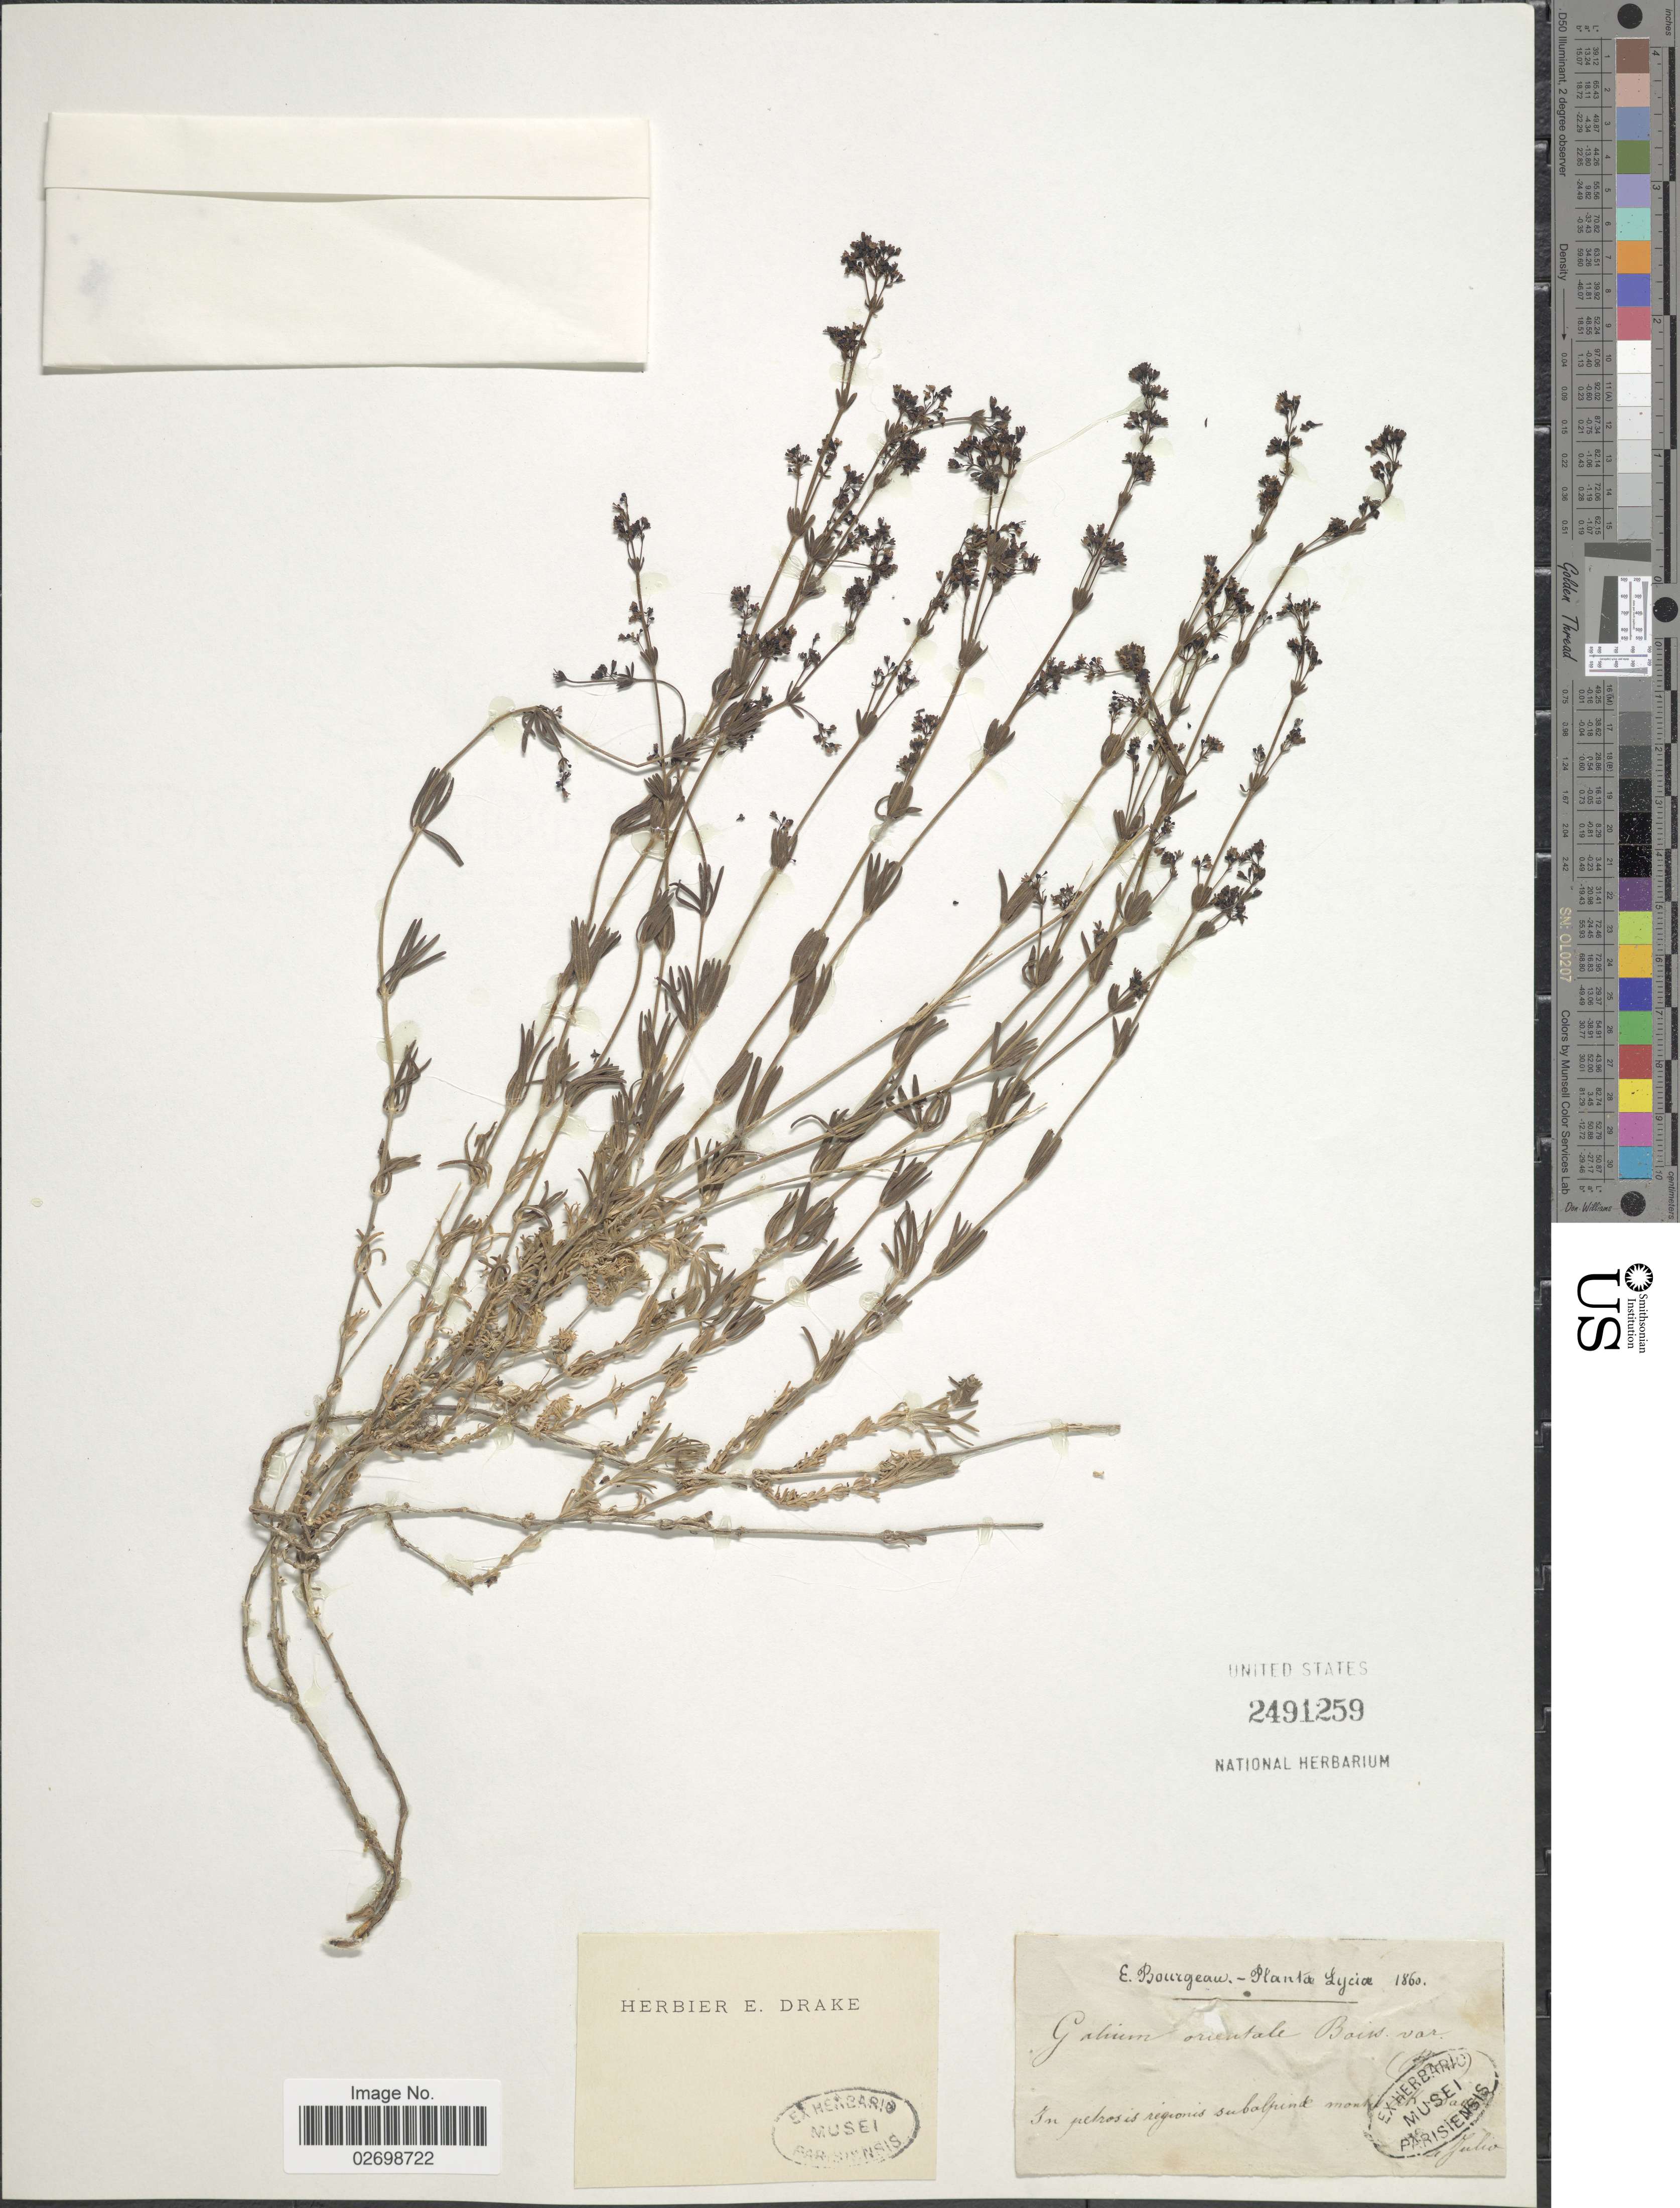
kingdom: Plantae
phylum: Tracheophyta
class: Magnoliopsida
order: Gentianales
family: Rubiaceae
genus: Galium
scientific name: Galium orientale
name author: Boiss.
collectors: E. Bourgeau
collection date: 1860-07-21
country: Turkey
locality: Lyciae, In pachosis regionis subalpinde montis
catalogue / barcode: US 2491259